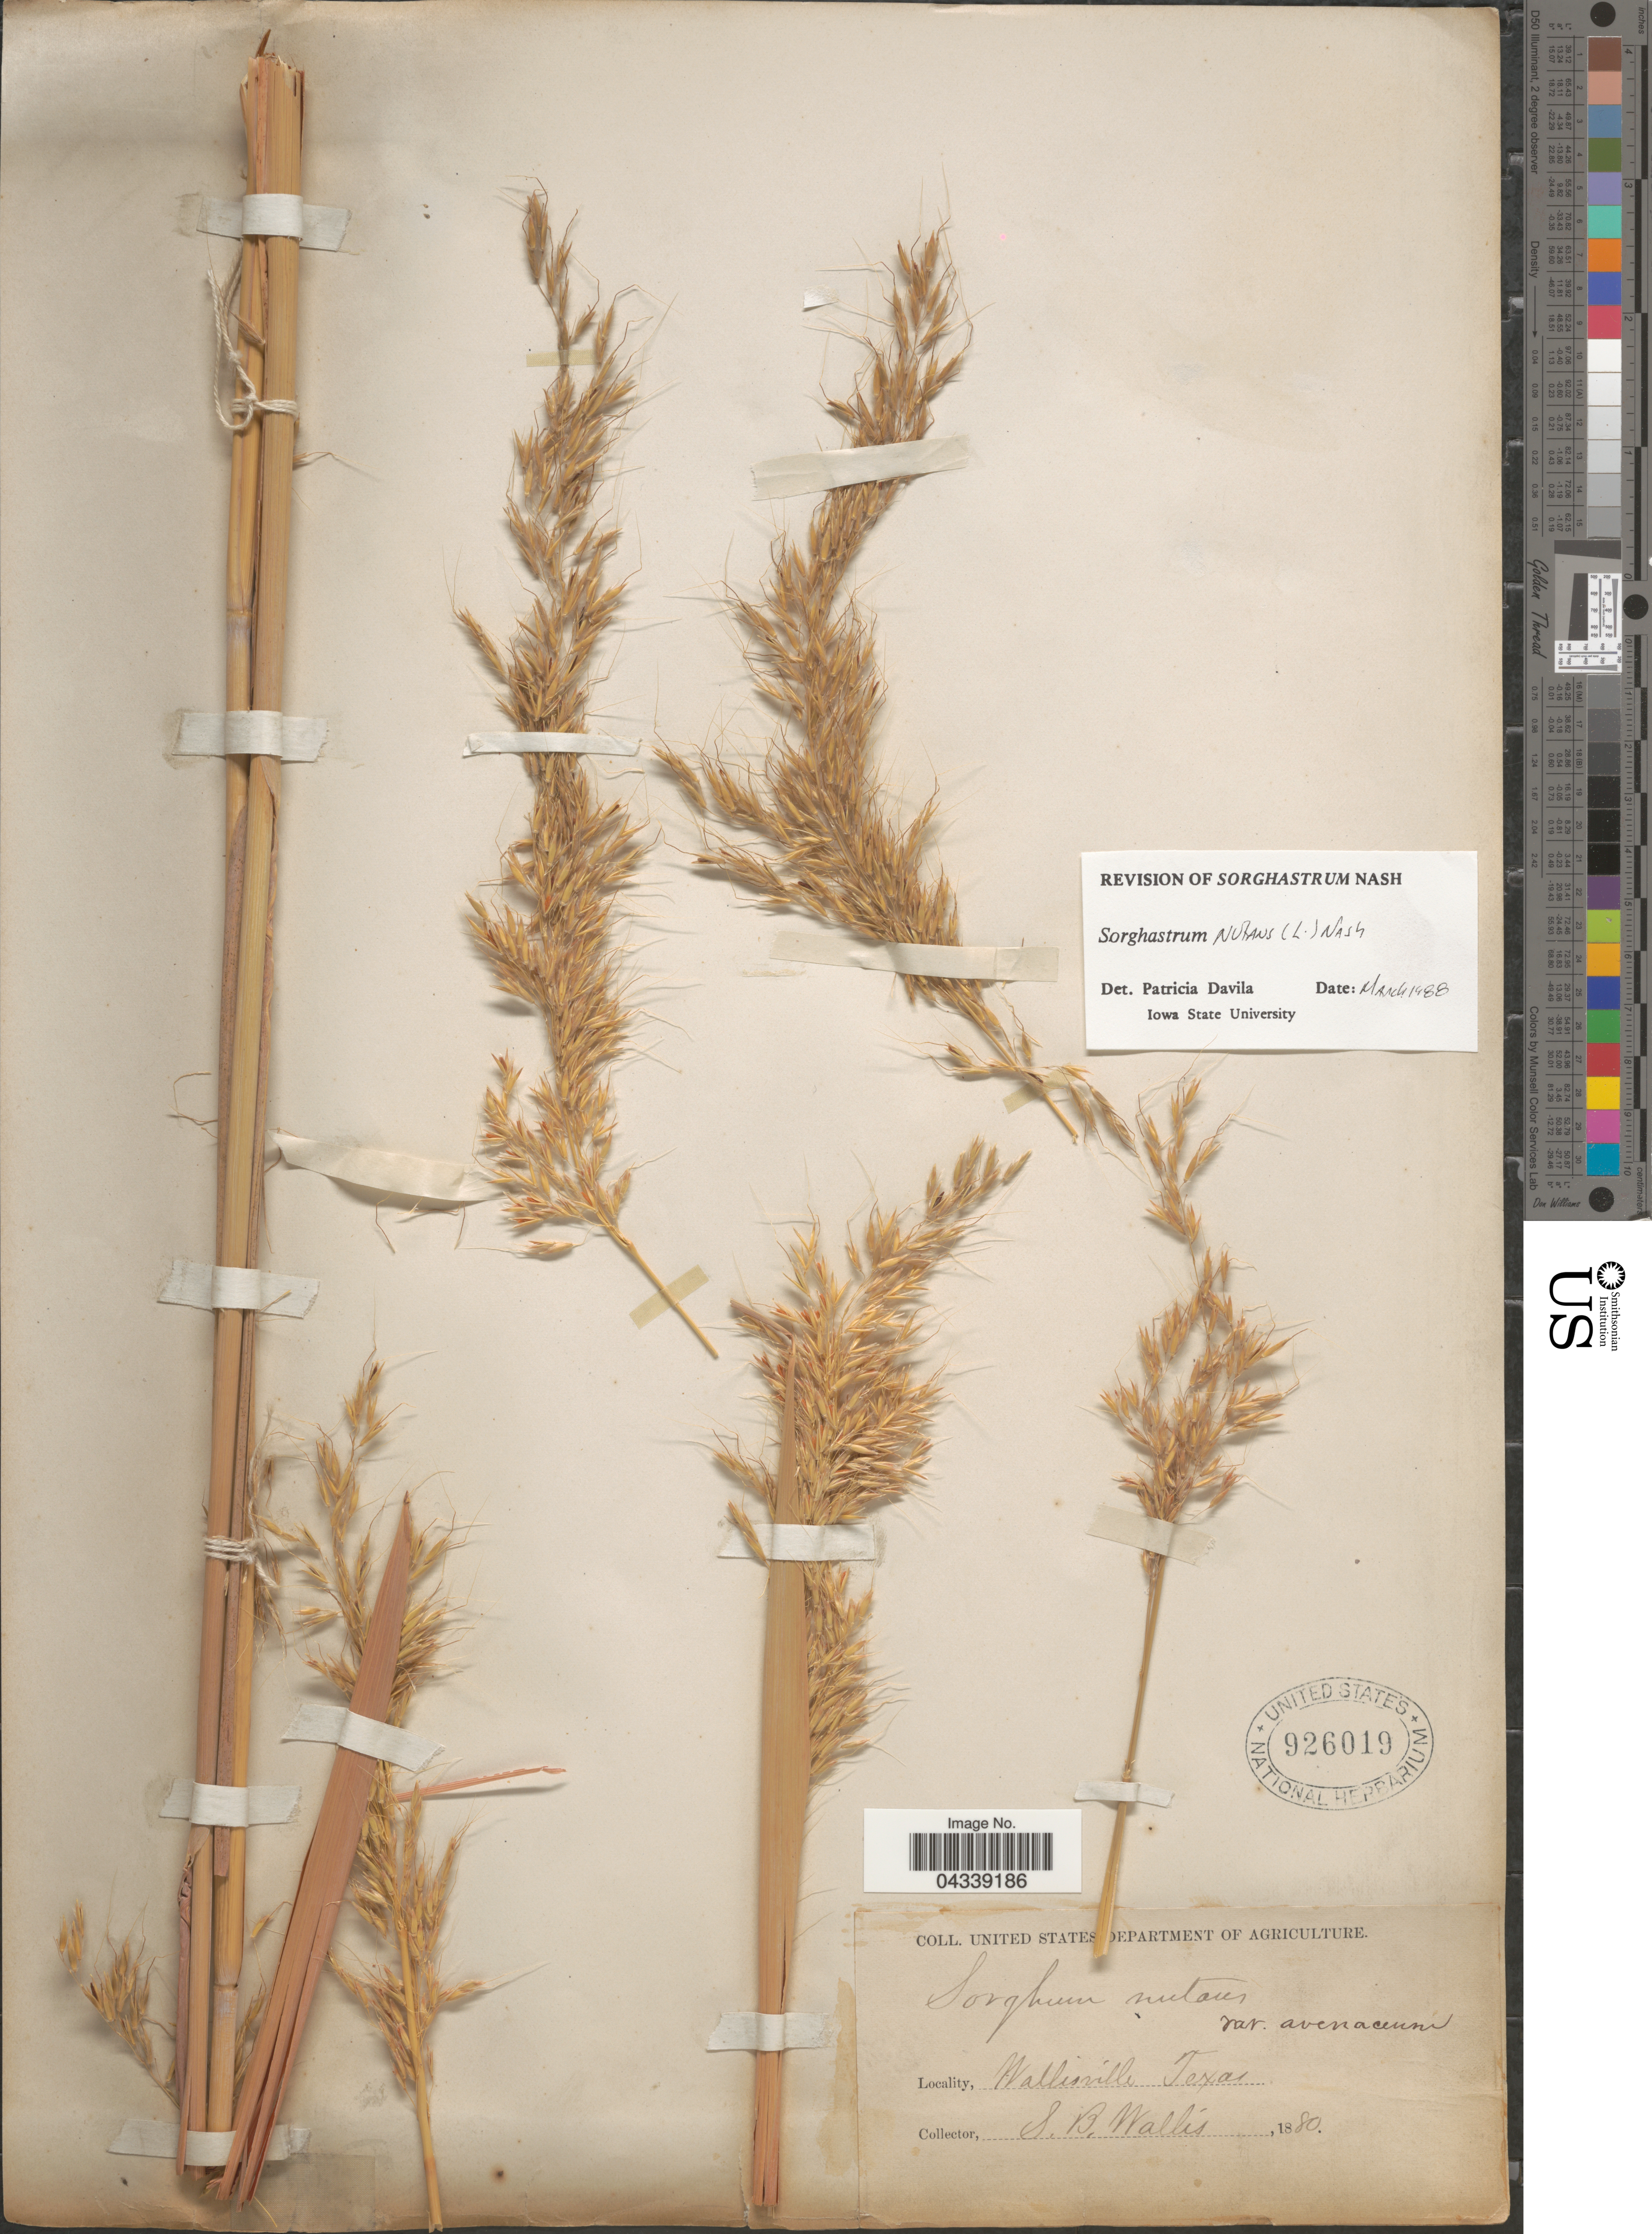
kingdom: Plantae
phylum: Tracheophyta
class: Liliopsida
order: Poales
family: Poaceae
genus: Sorghastrum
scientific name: Sorghastrum nutans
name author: (L.) Nash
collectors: S. Wallis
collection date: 1880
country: United States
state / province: Texas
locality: Wallisville.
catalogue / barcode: US 926019